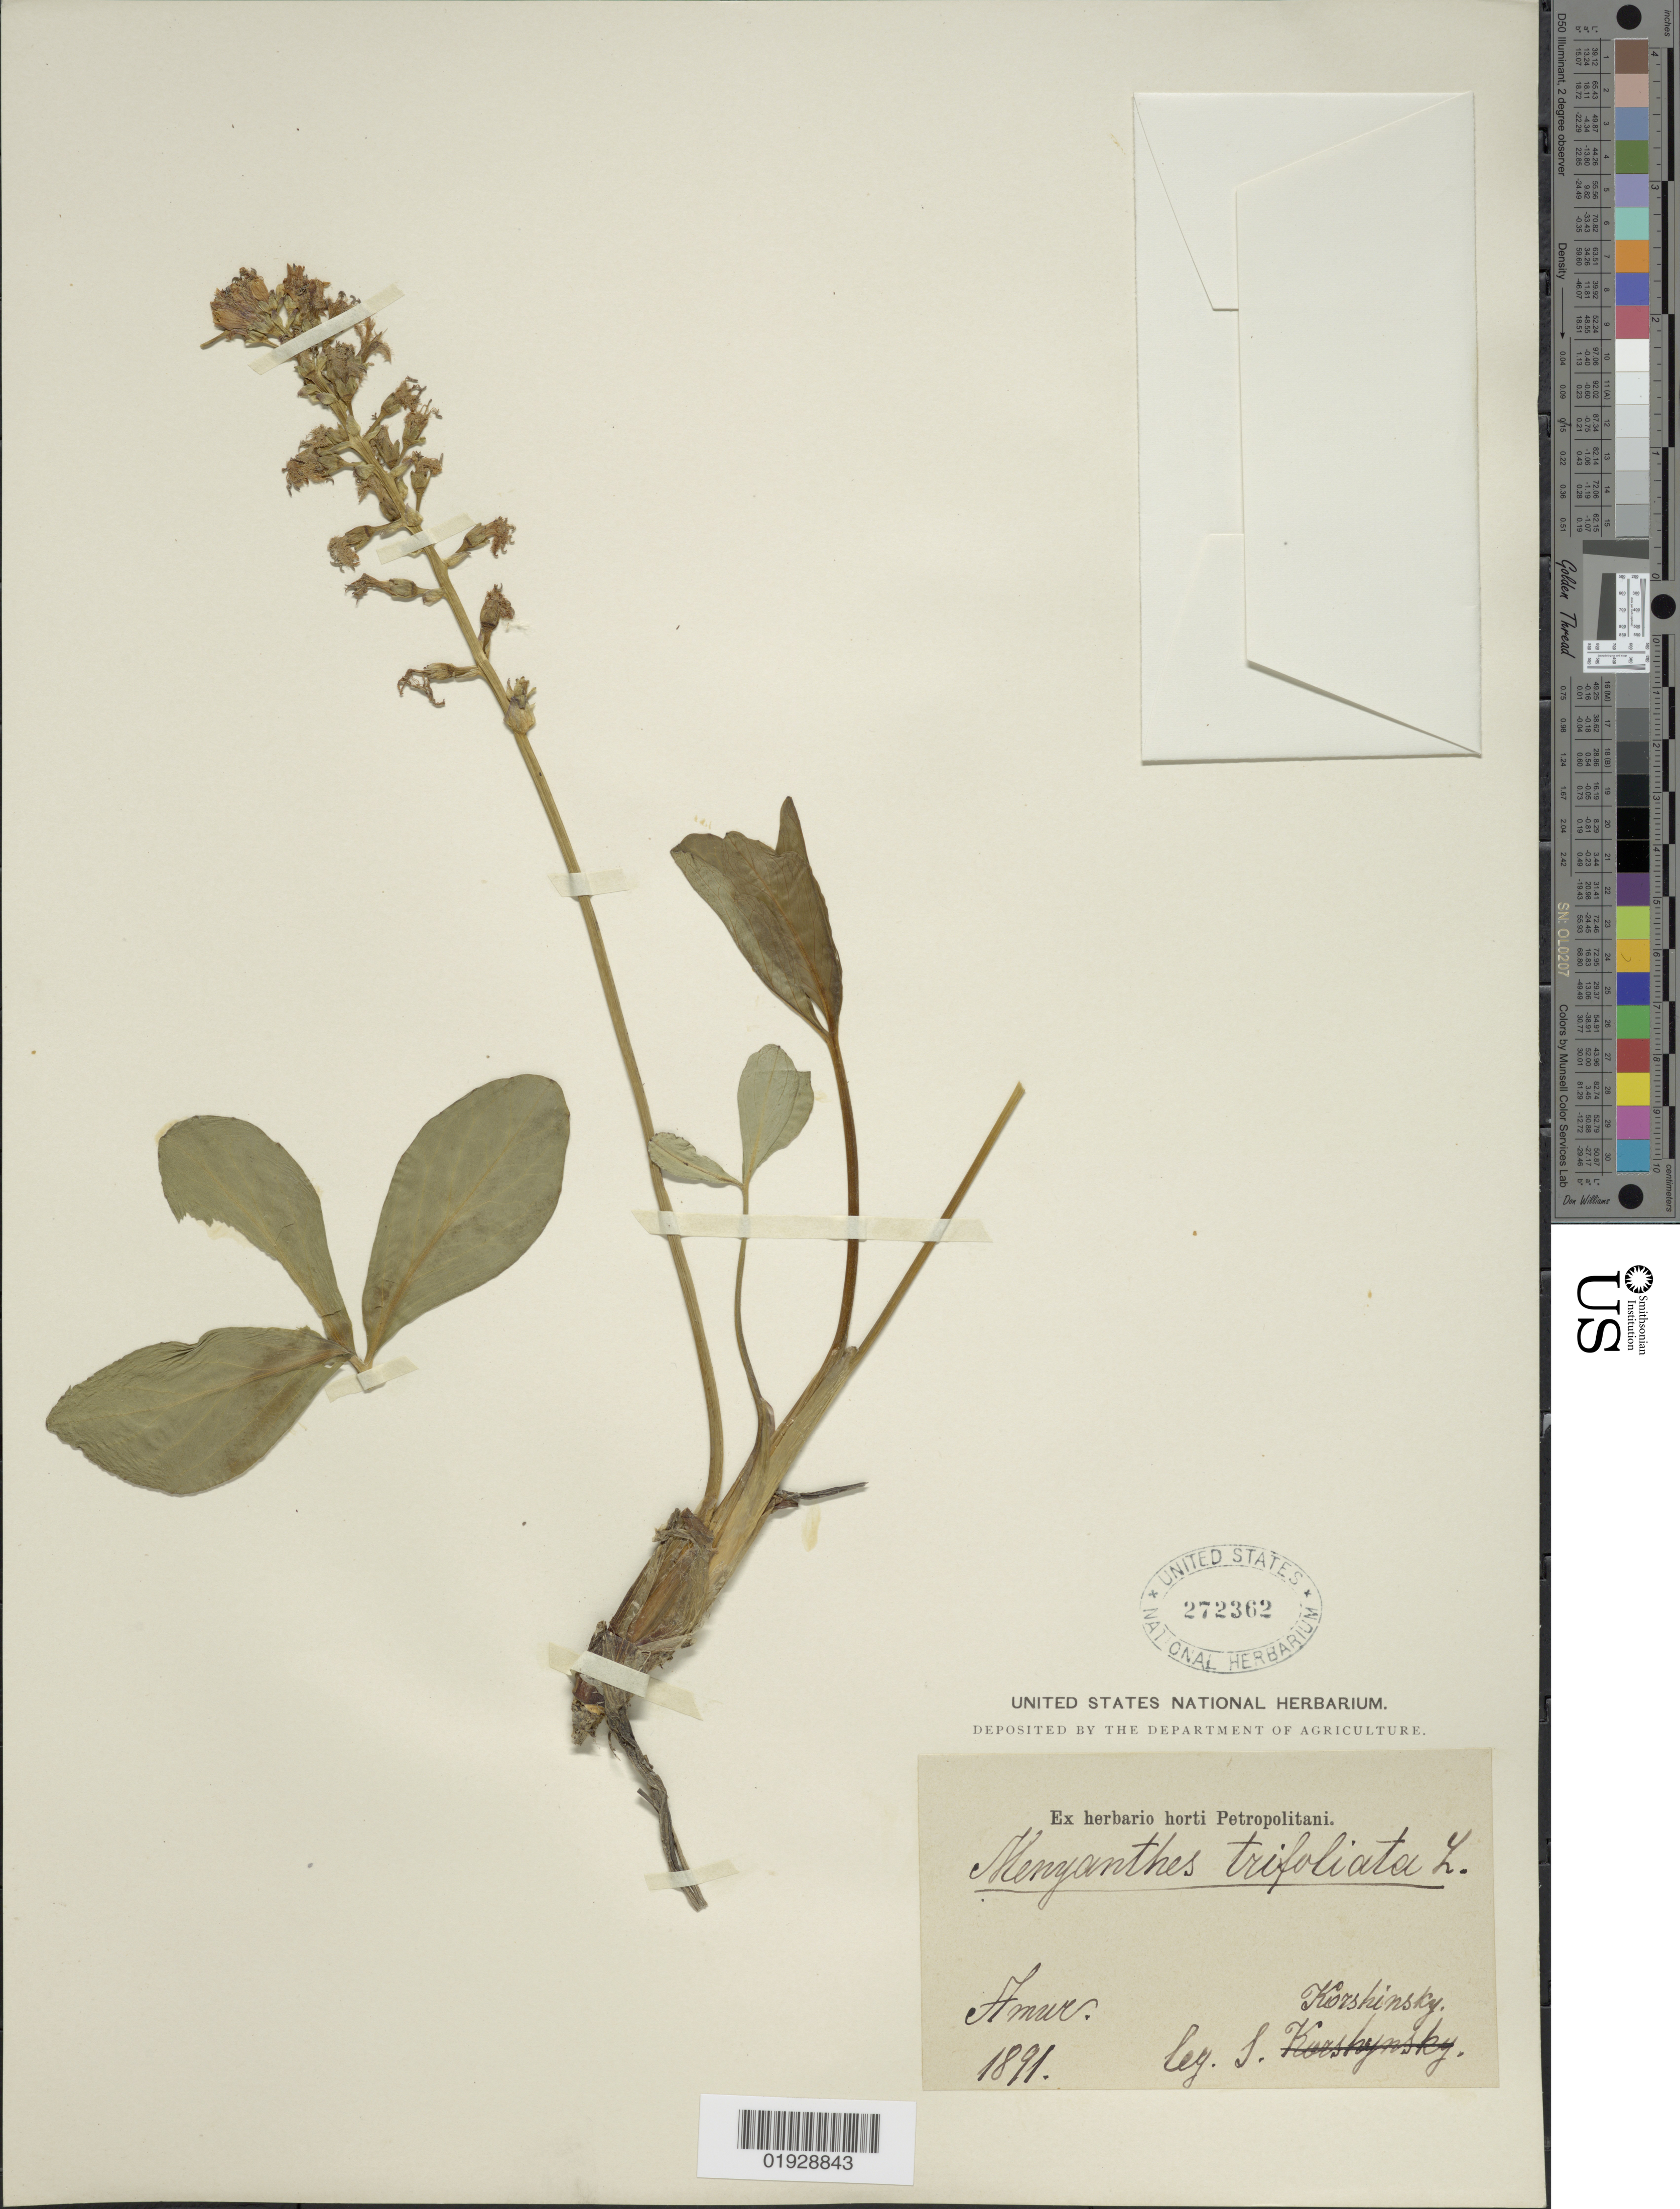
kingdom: Plantae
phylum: Tracheophyta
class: Magnoliopsida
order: Asterales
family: Menyanthaceae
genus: Menyanthes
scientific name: Menyanthes trifoliata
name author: L.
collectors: S. I. Korshinsky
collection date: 1891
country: Russian Federation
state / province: Amur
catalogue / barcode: US 272362